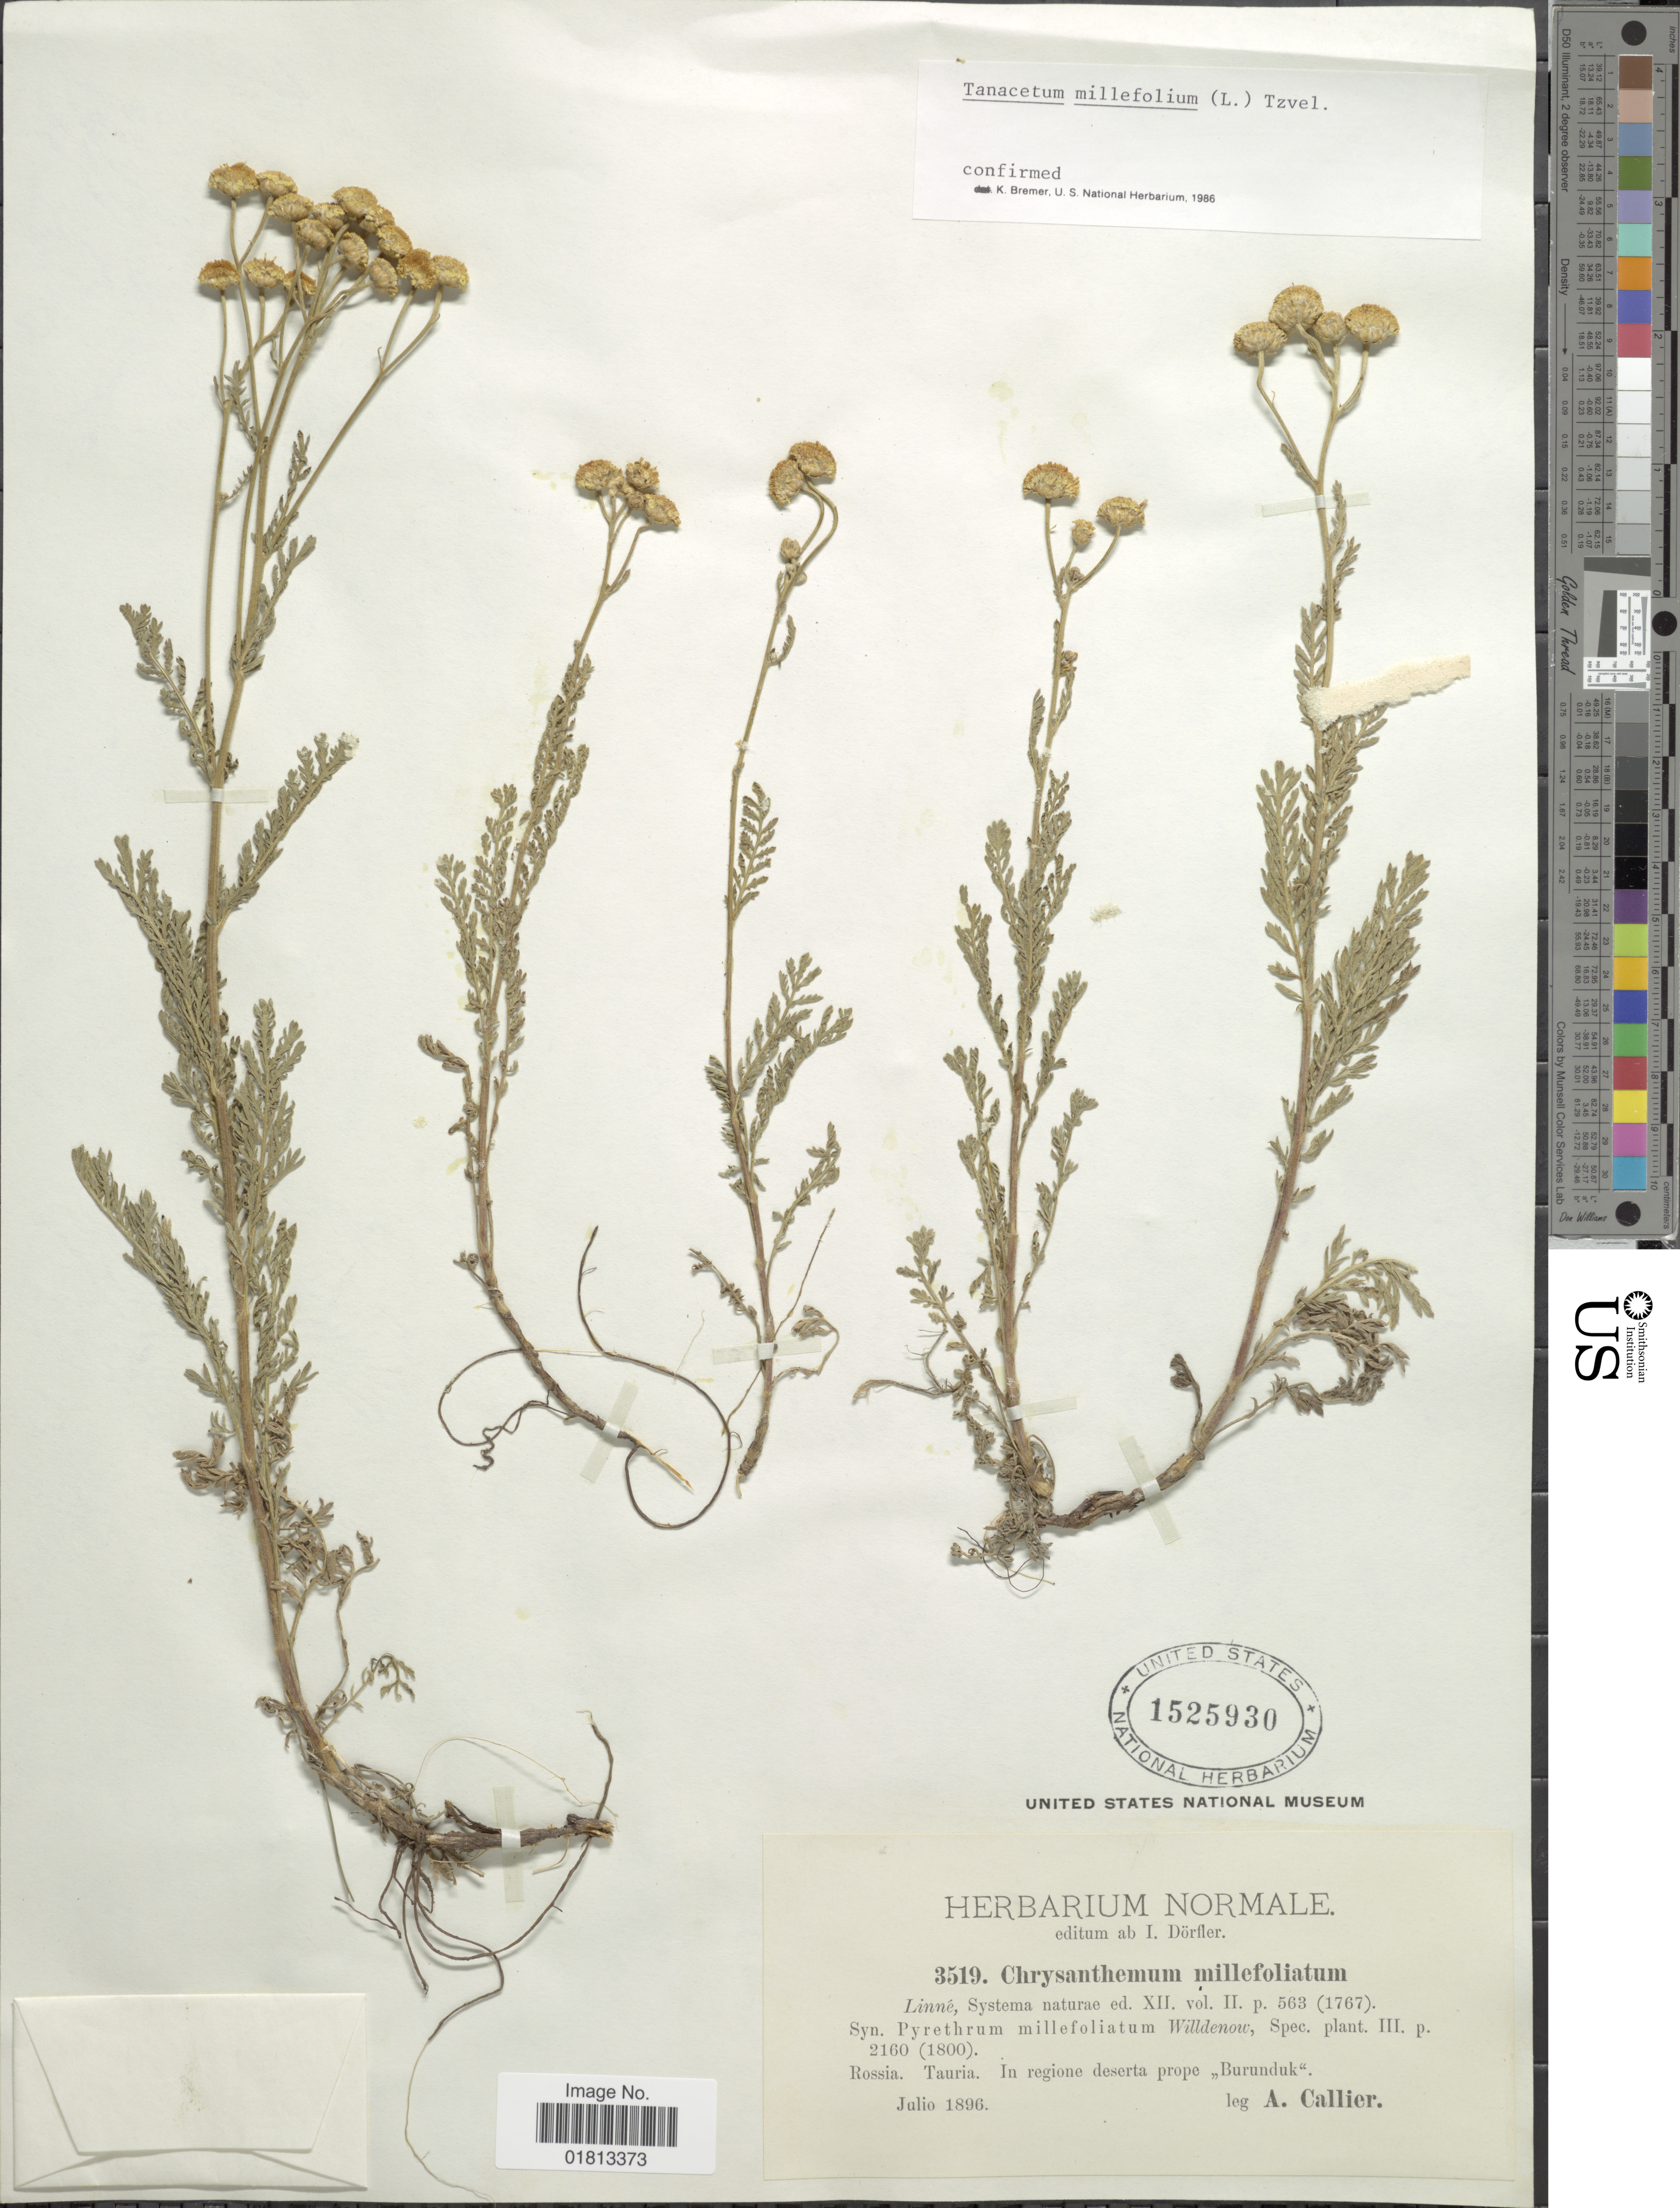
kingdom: Plantae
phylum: Tracheophyta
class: Magnoliopsida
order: Asterales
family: Asteraceae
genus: Tanacetum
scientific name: Tanacetum millefolium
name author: (L.) Tzvelev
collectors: A. S. Callier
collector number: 3519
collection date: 1896-07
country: Ukraine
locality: Rossia, Tauria, In regione deserta prope, Burunduk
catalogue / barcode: US 1525930